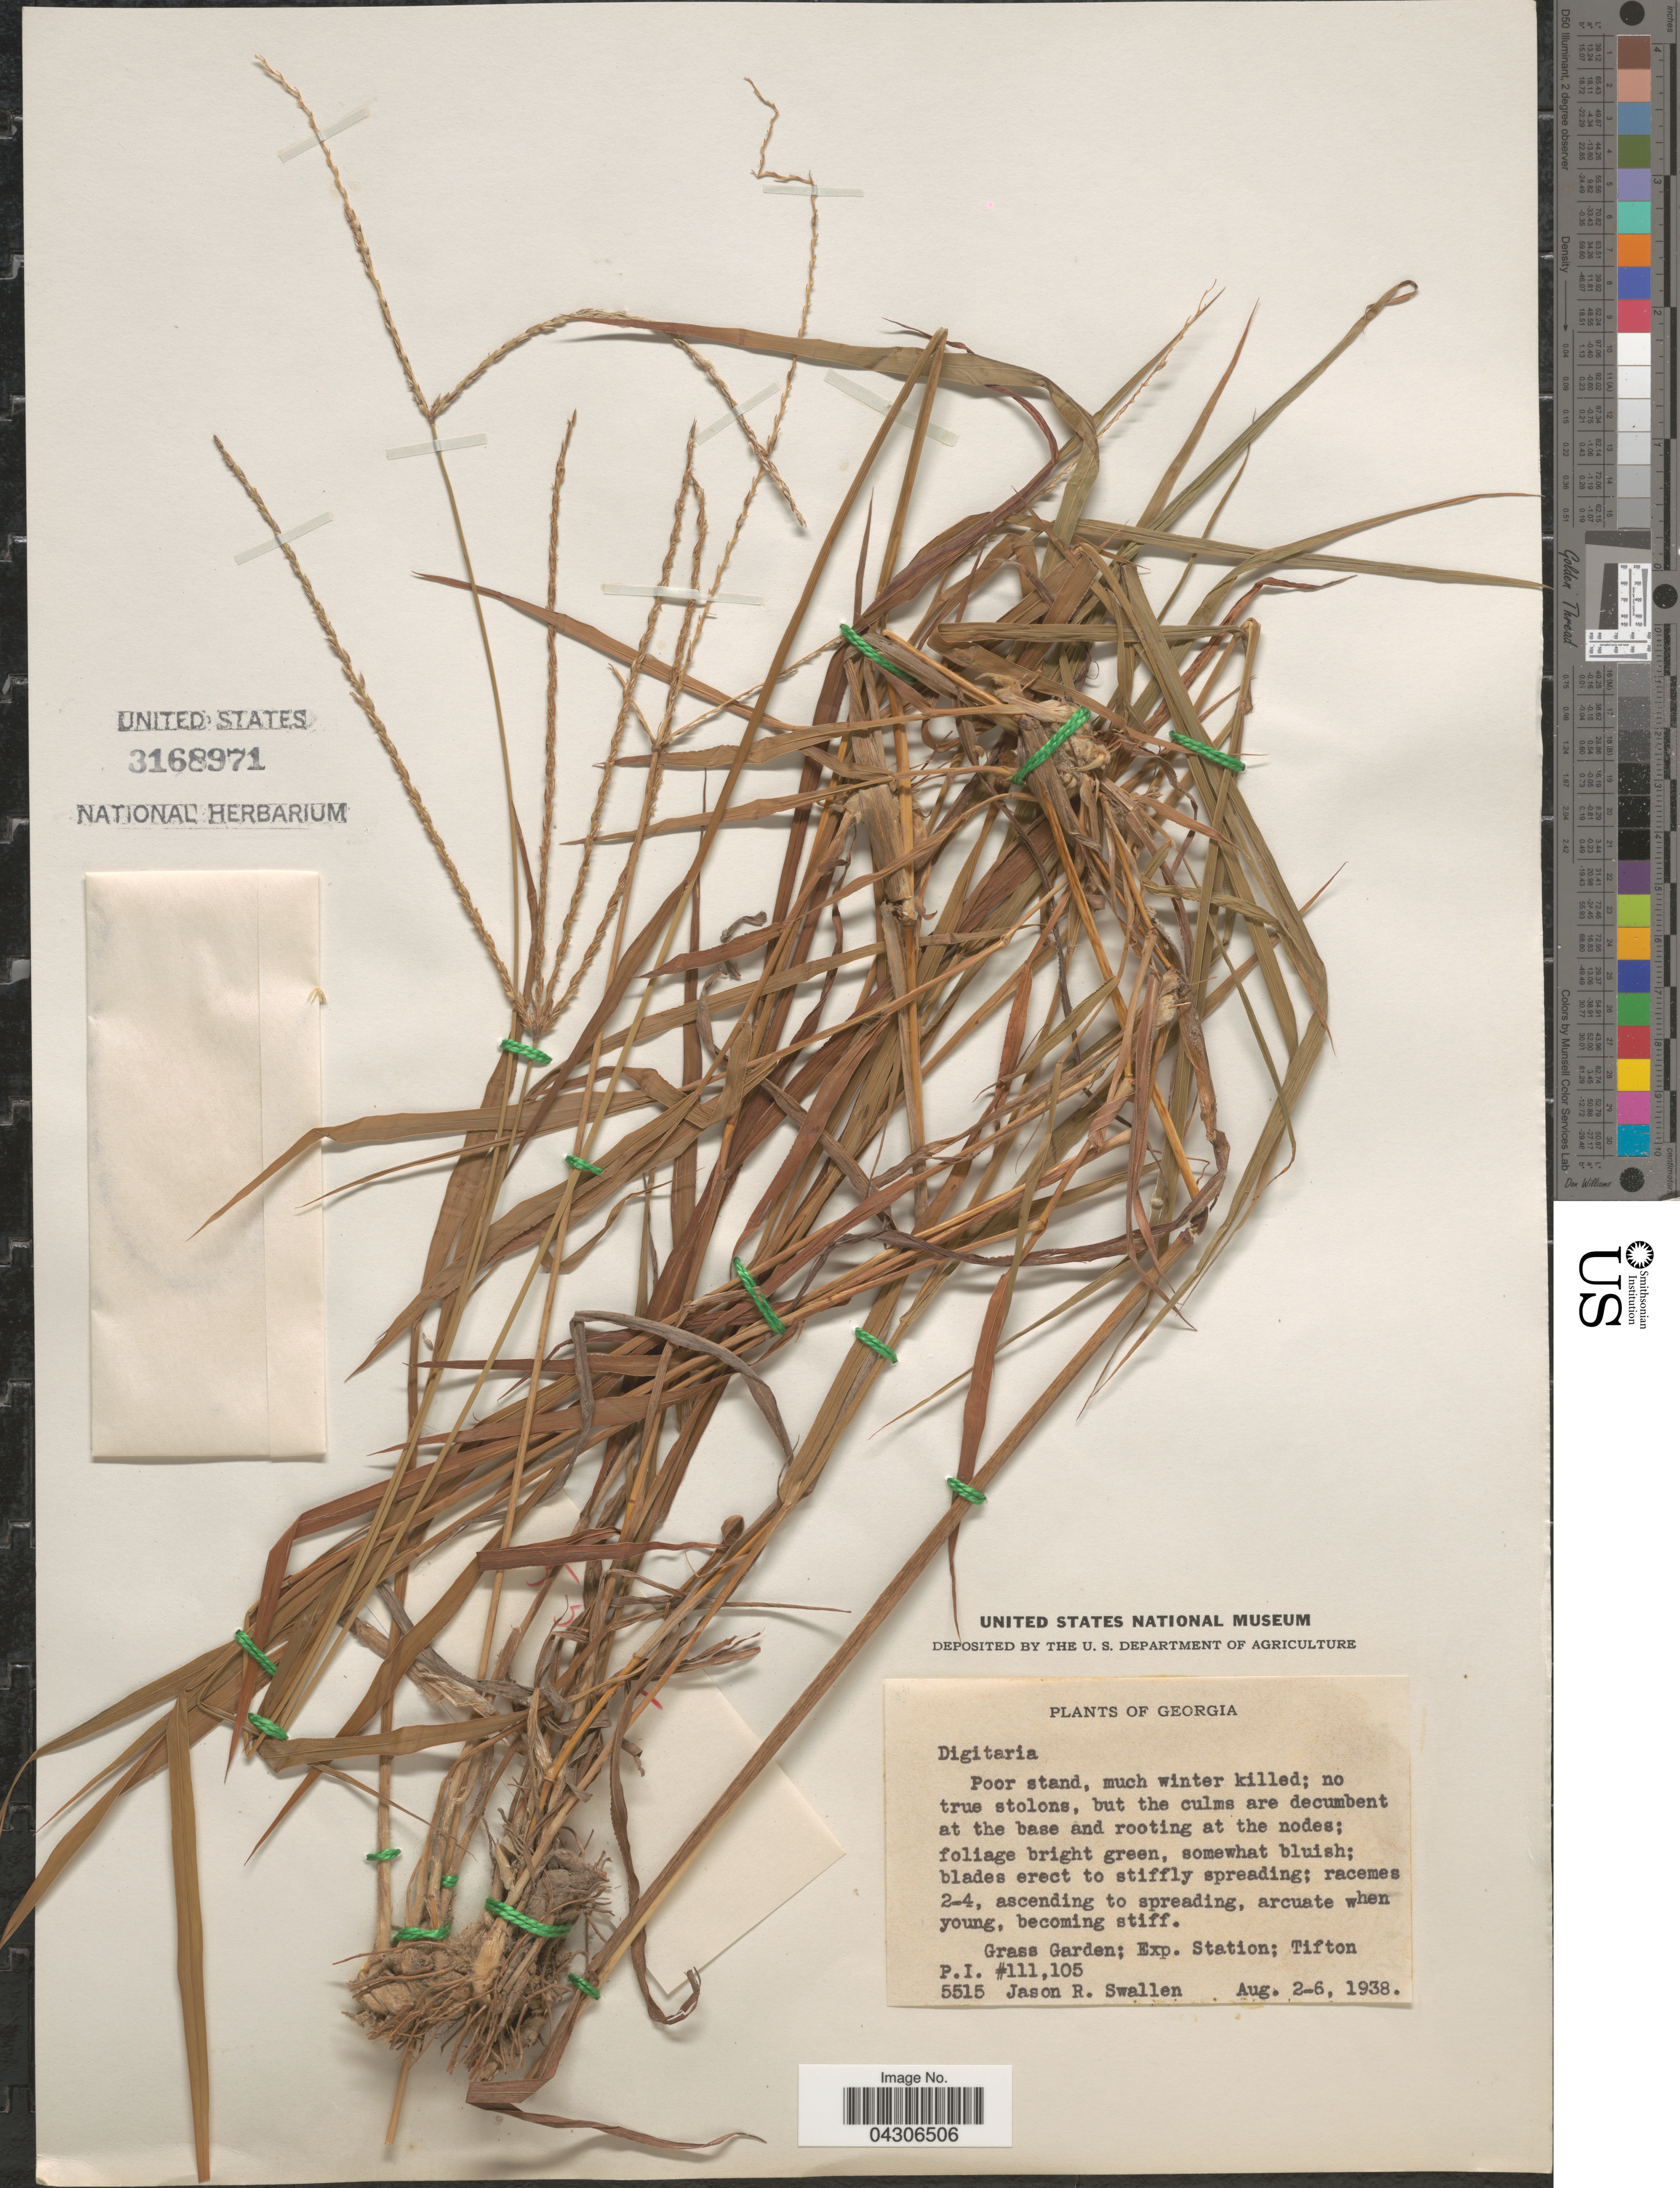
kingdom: Plantae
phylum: Tracheophyta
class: Liliopsida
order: Poales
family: Poaceae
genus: Digitaria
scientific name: Digitaria sp.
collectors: J. R. Swallen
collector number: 5515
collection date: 1938-08-02/1938-08-06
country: United States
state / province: Georgia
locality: Grass Garden; Exp. Station; Tifton.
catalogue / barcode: US 3168971